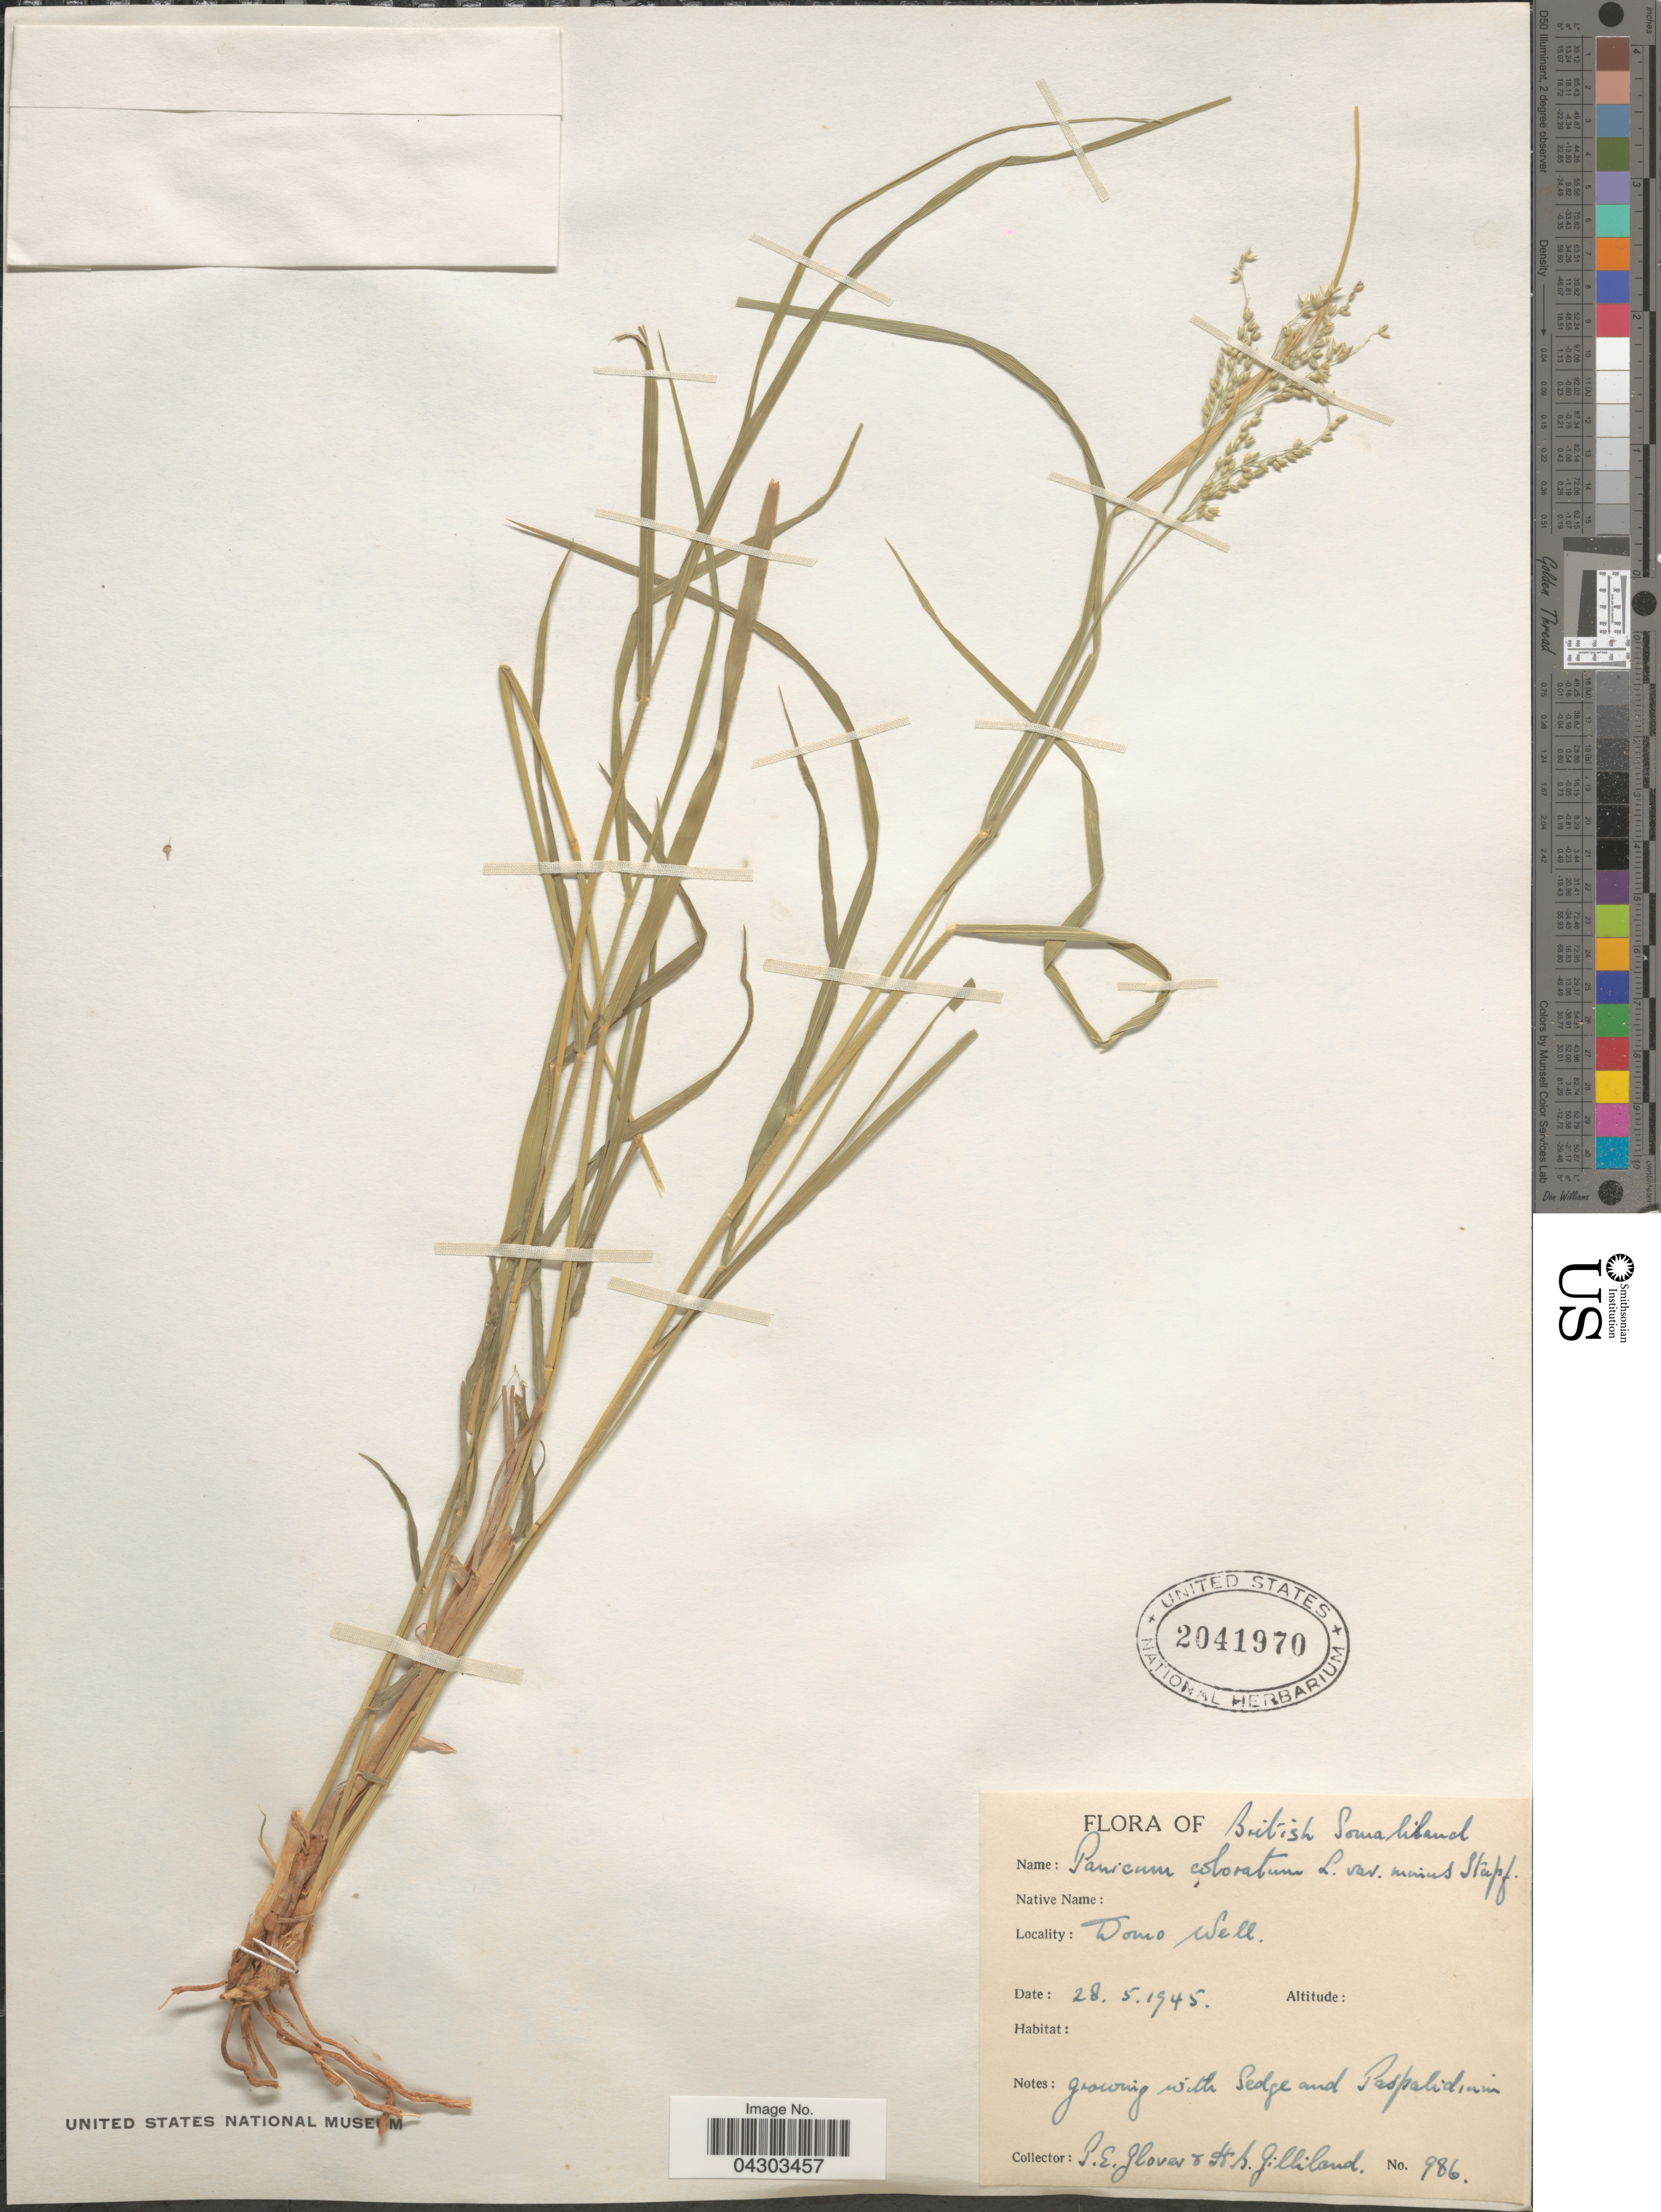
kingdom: Plantae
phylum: Tracheophyta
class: Liliopsida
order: Poales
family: Poaceae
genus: Panicum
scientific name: Panicum coloratum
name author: L.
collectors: P. Glover & H. Gilliland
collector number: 986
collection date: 1945-05-28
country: Somalia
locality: British Somaliland. Domo Well.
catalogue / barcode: US 2041970